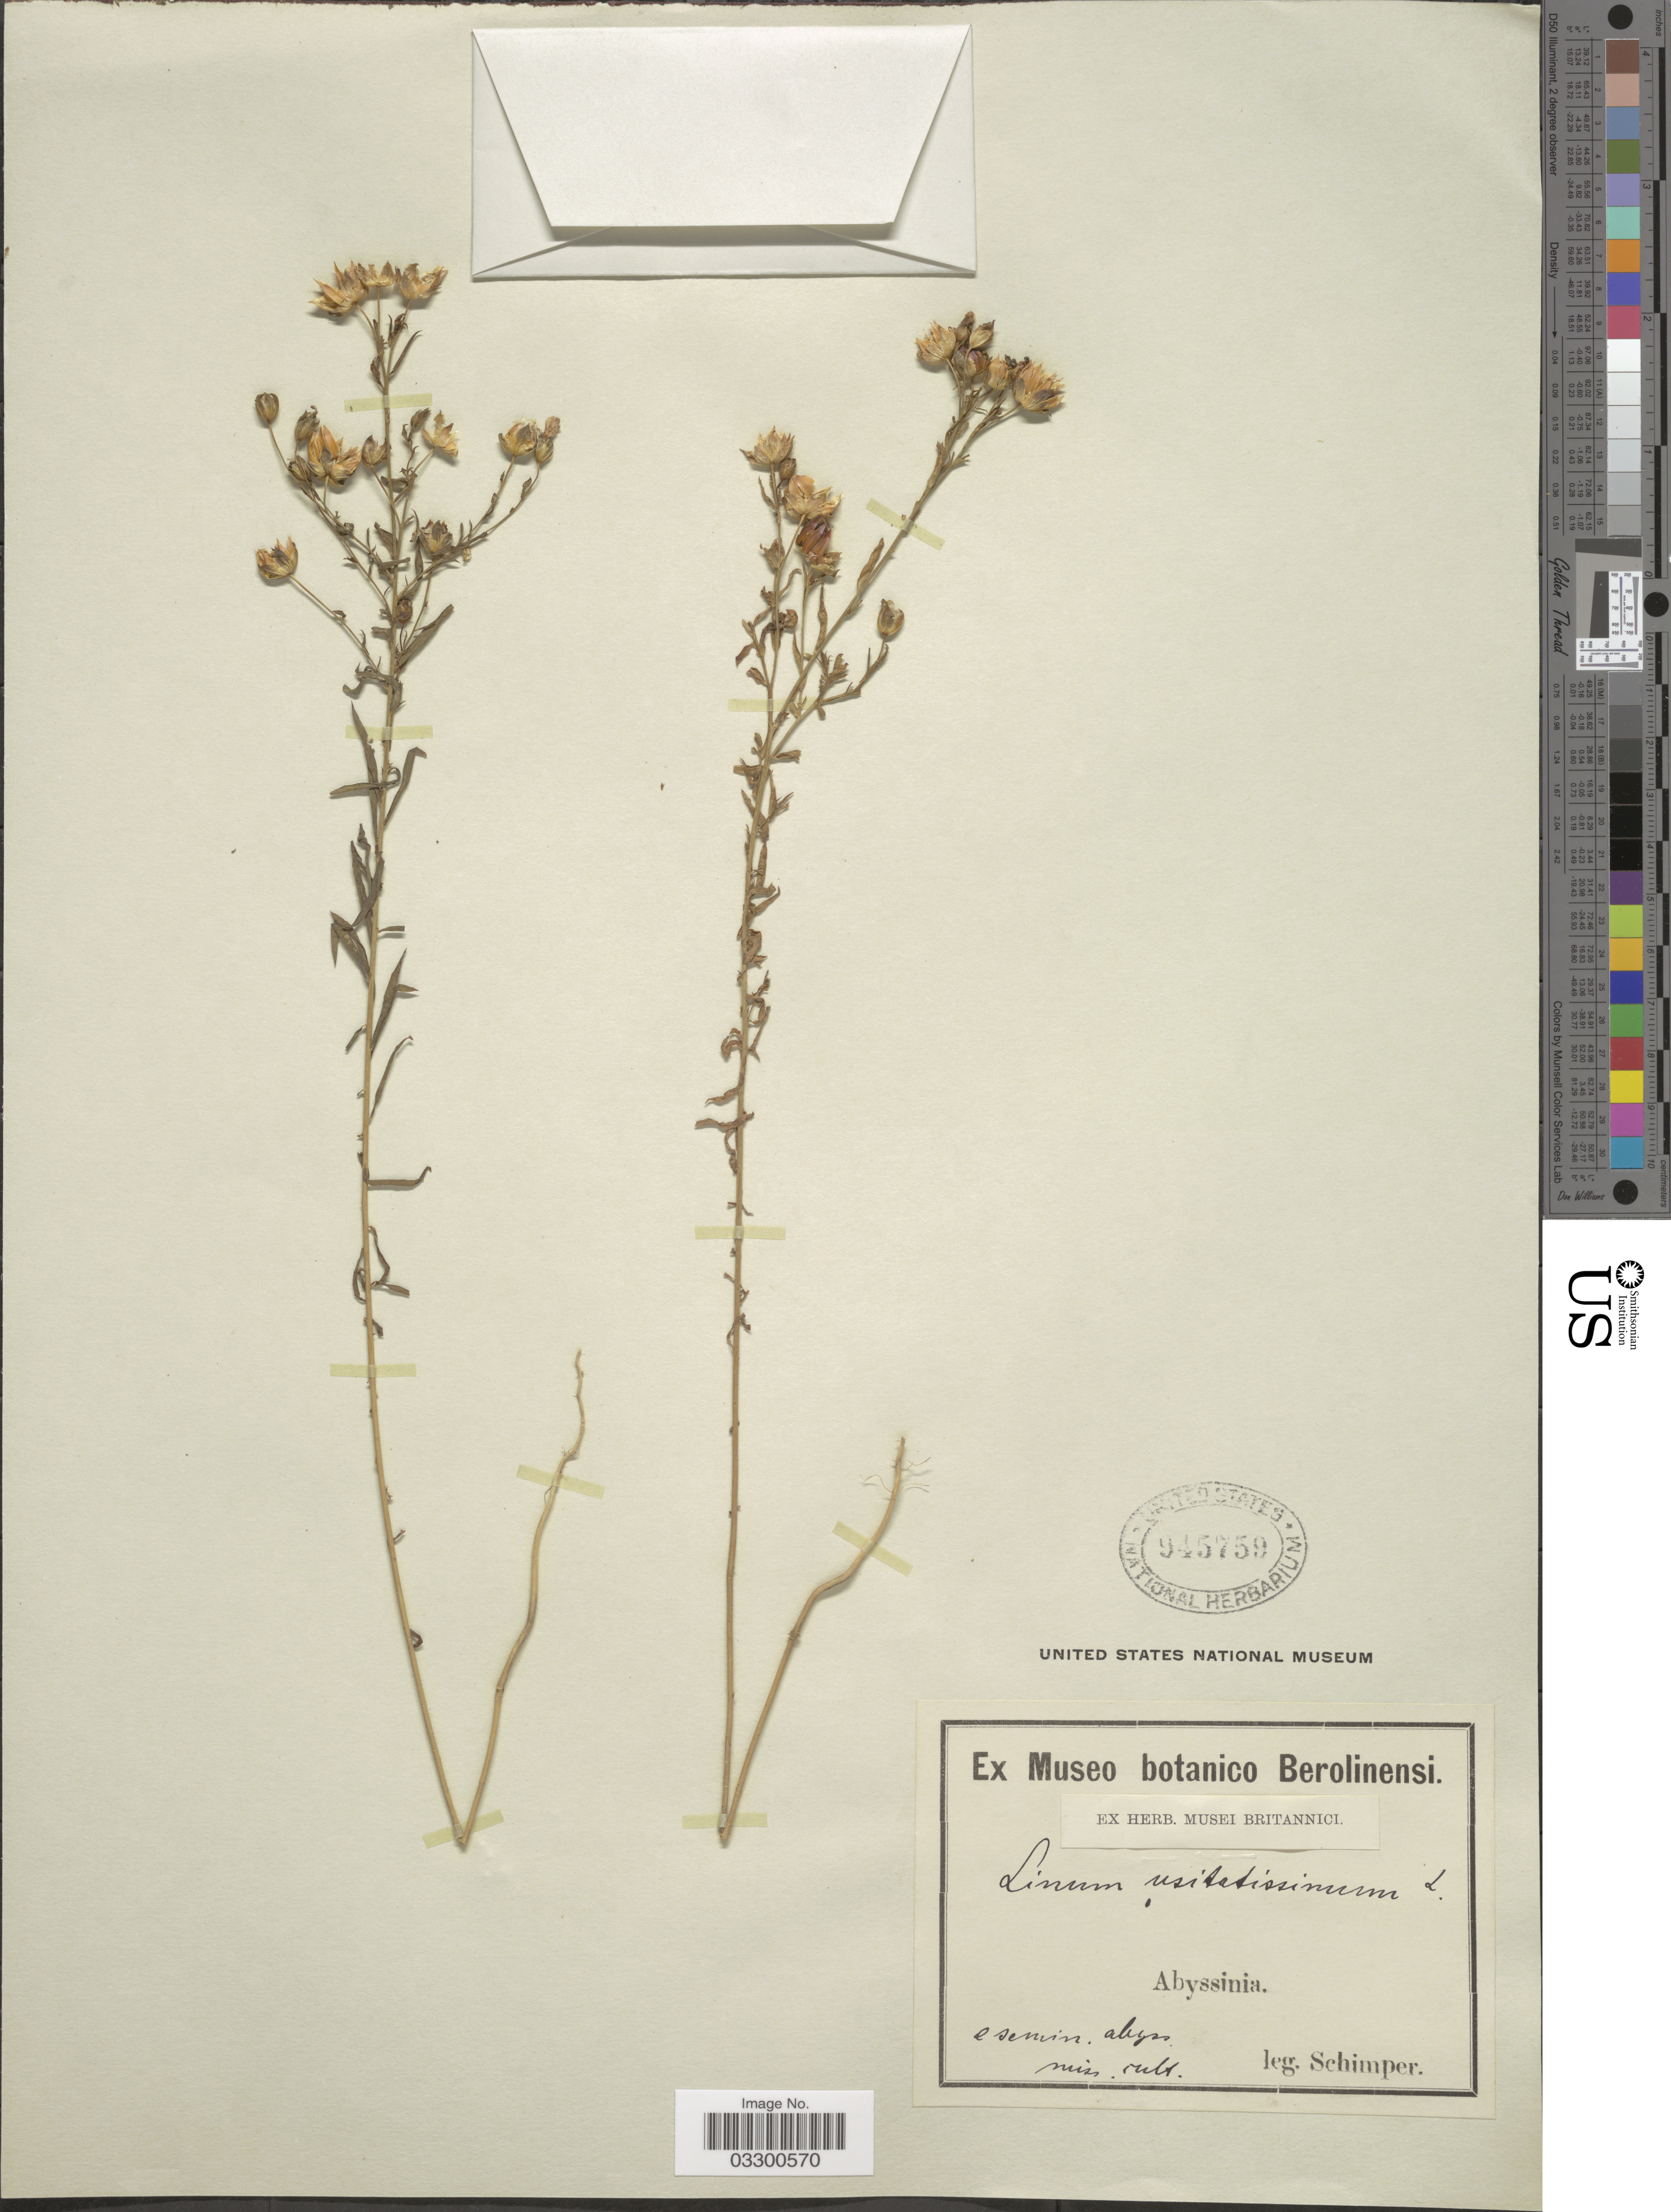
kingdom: Plantae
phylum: Tracheophyta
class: Magnoliopsida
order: Malpighiales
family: Linaceae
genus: Linum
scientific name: Linum usitatissimum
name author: L.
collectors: -. Schimper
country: Ethiopia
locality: Abyssinia.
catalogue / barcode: US 945759